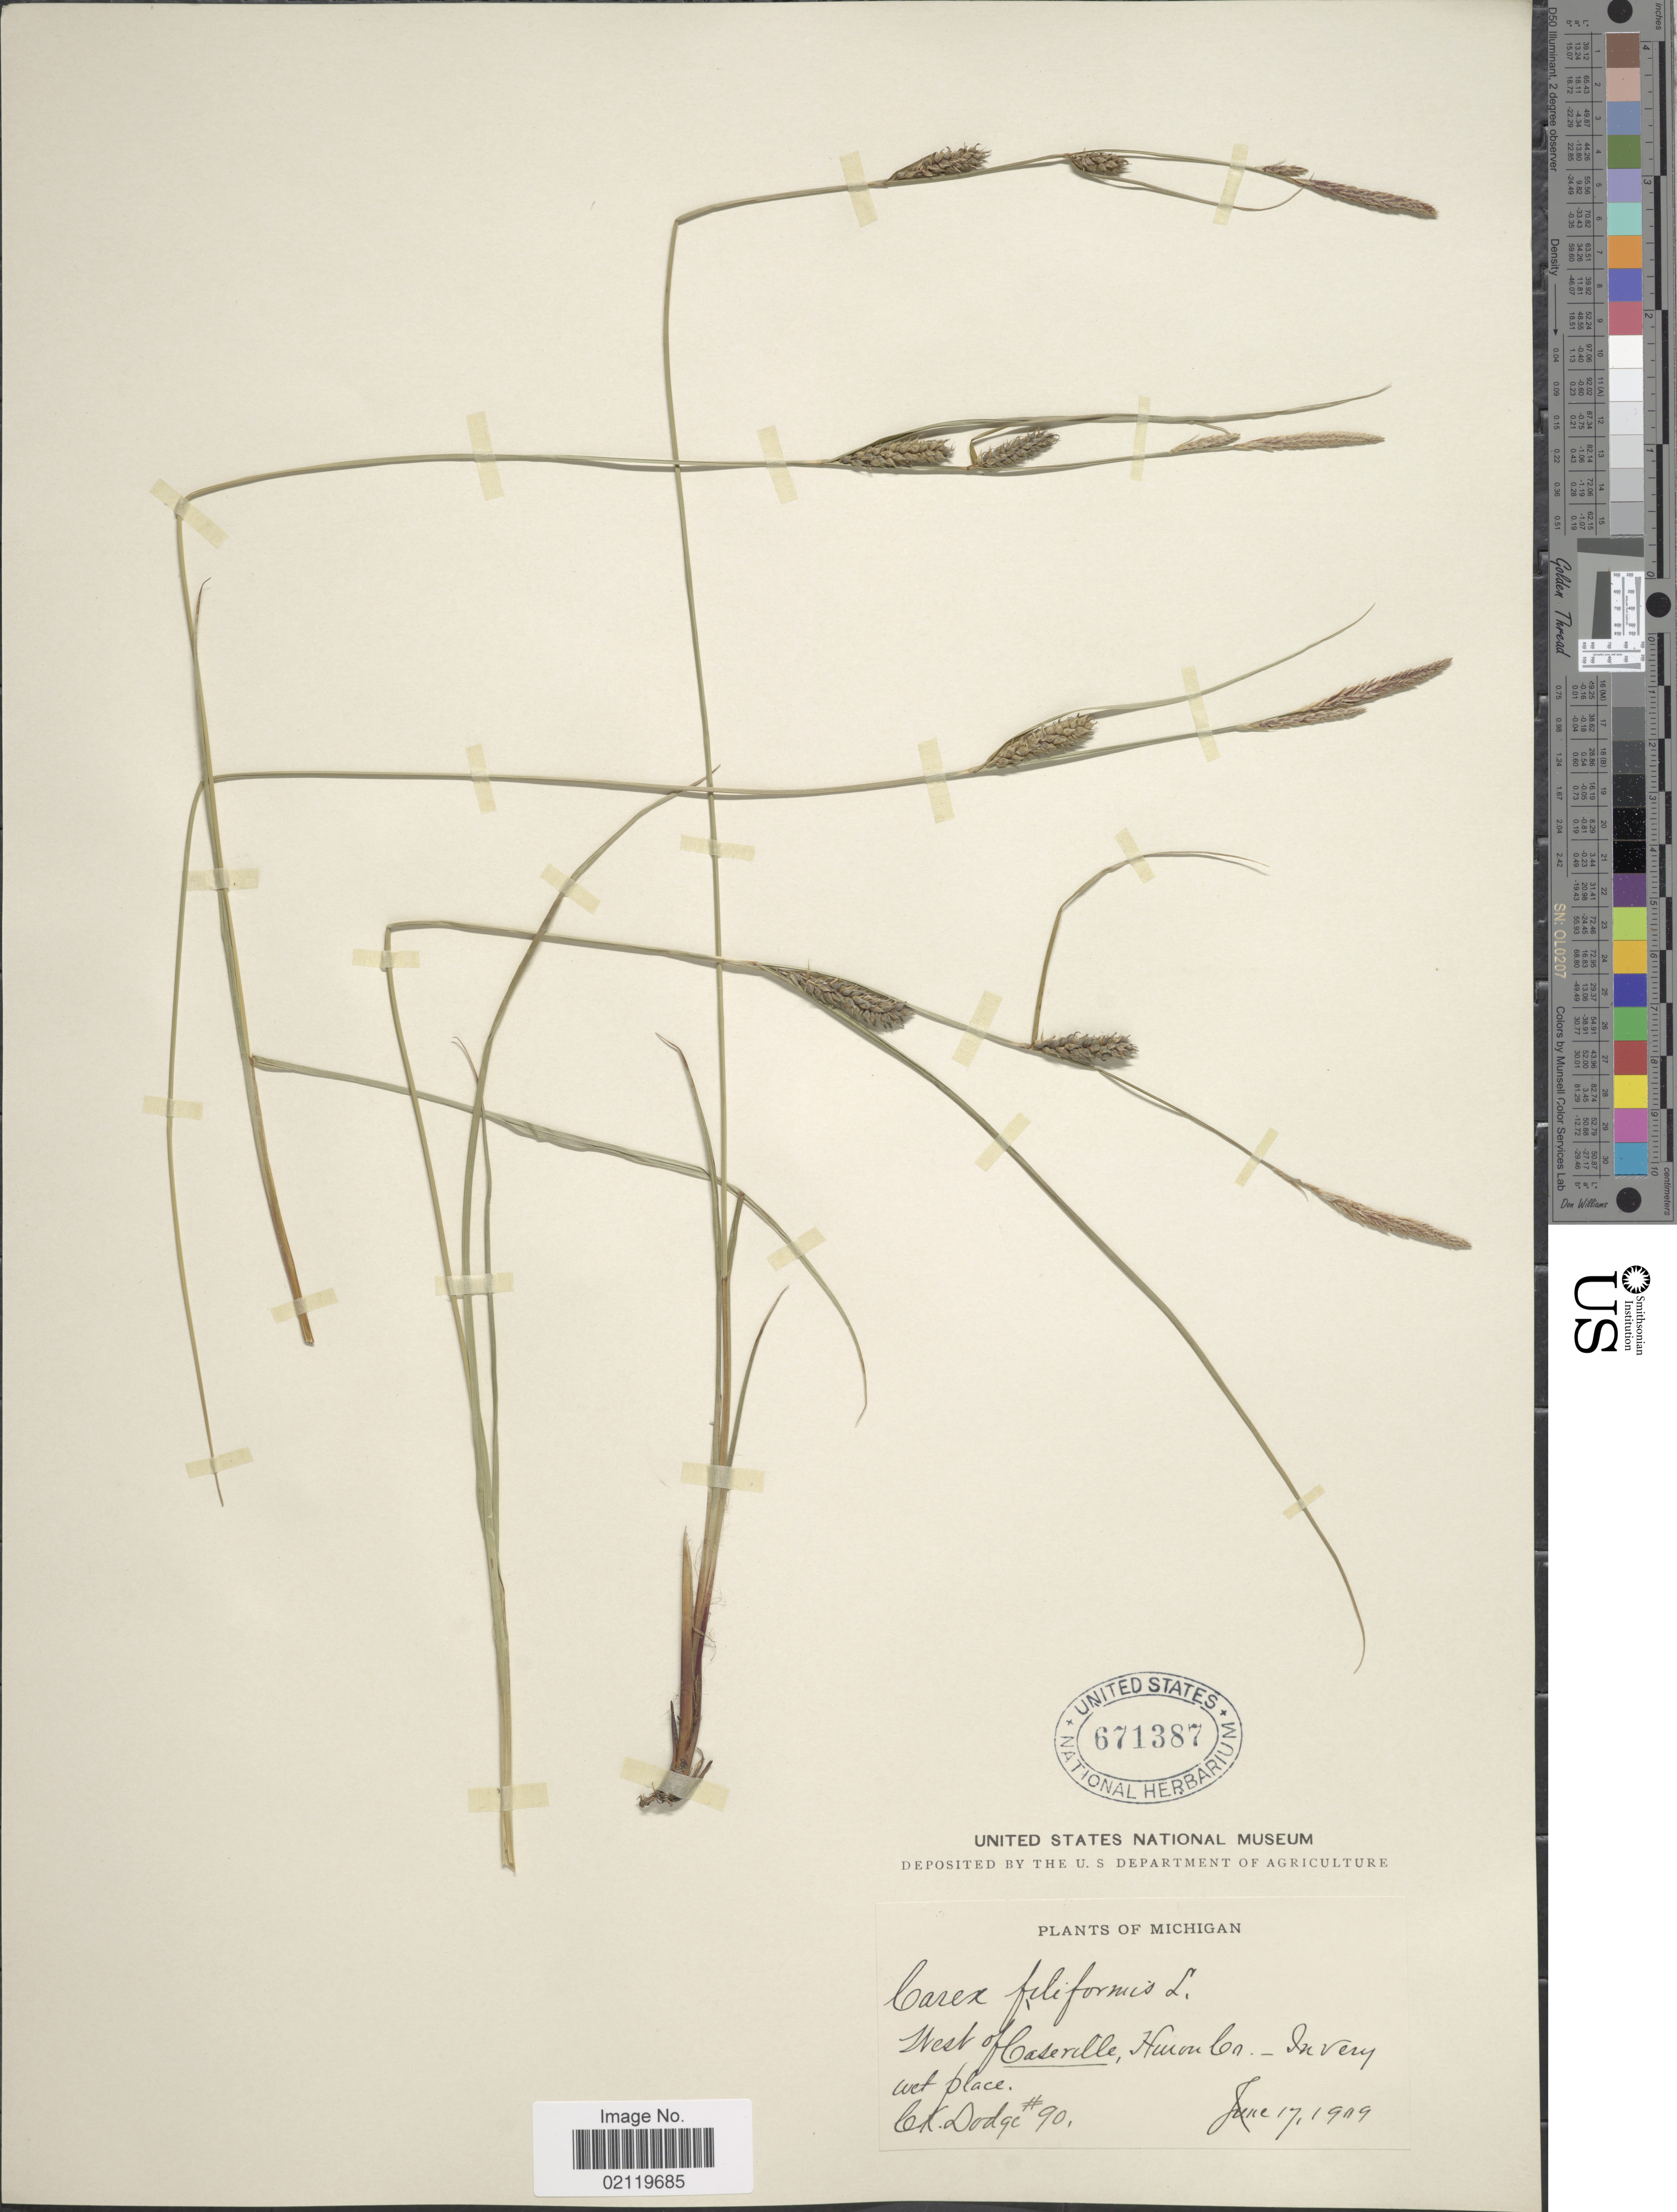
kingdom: Plantae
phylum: Tracheophyta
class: Liliopsida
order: Poales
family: Cyperaceae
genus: Carex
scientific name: Carex lasiocarpa var. americana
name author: Fernald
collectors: C. Dodge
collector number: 90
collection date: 1909-06-17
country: United States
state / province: Michigan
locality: West of Caserille, Huron Co. - In very wet place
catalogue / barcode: US 671387